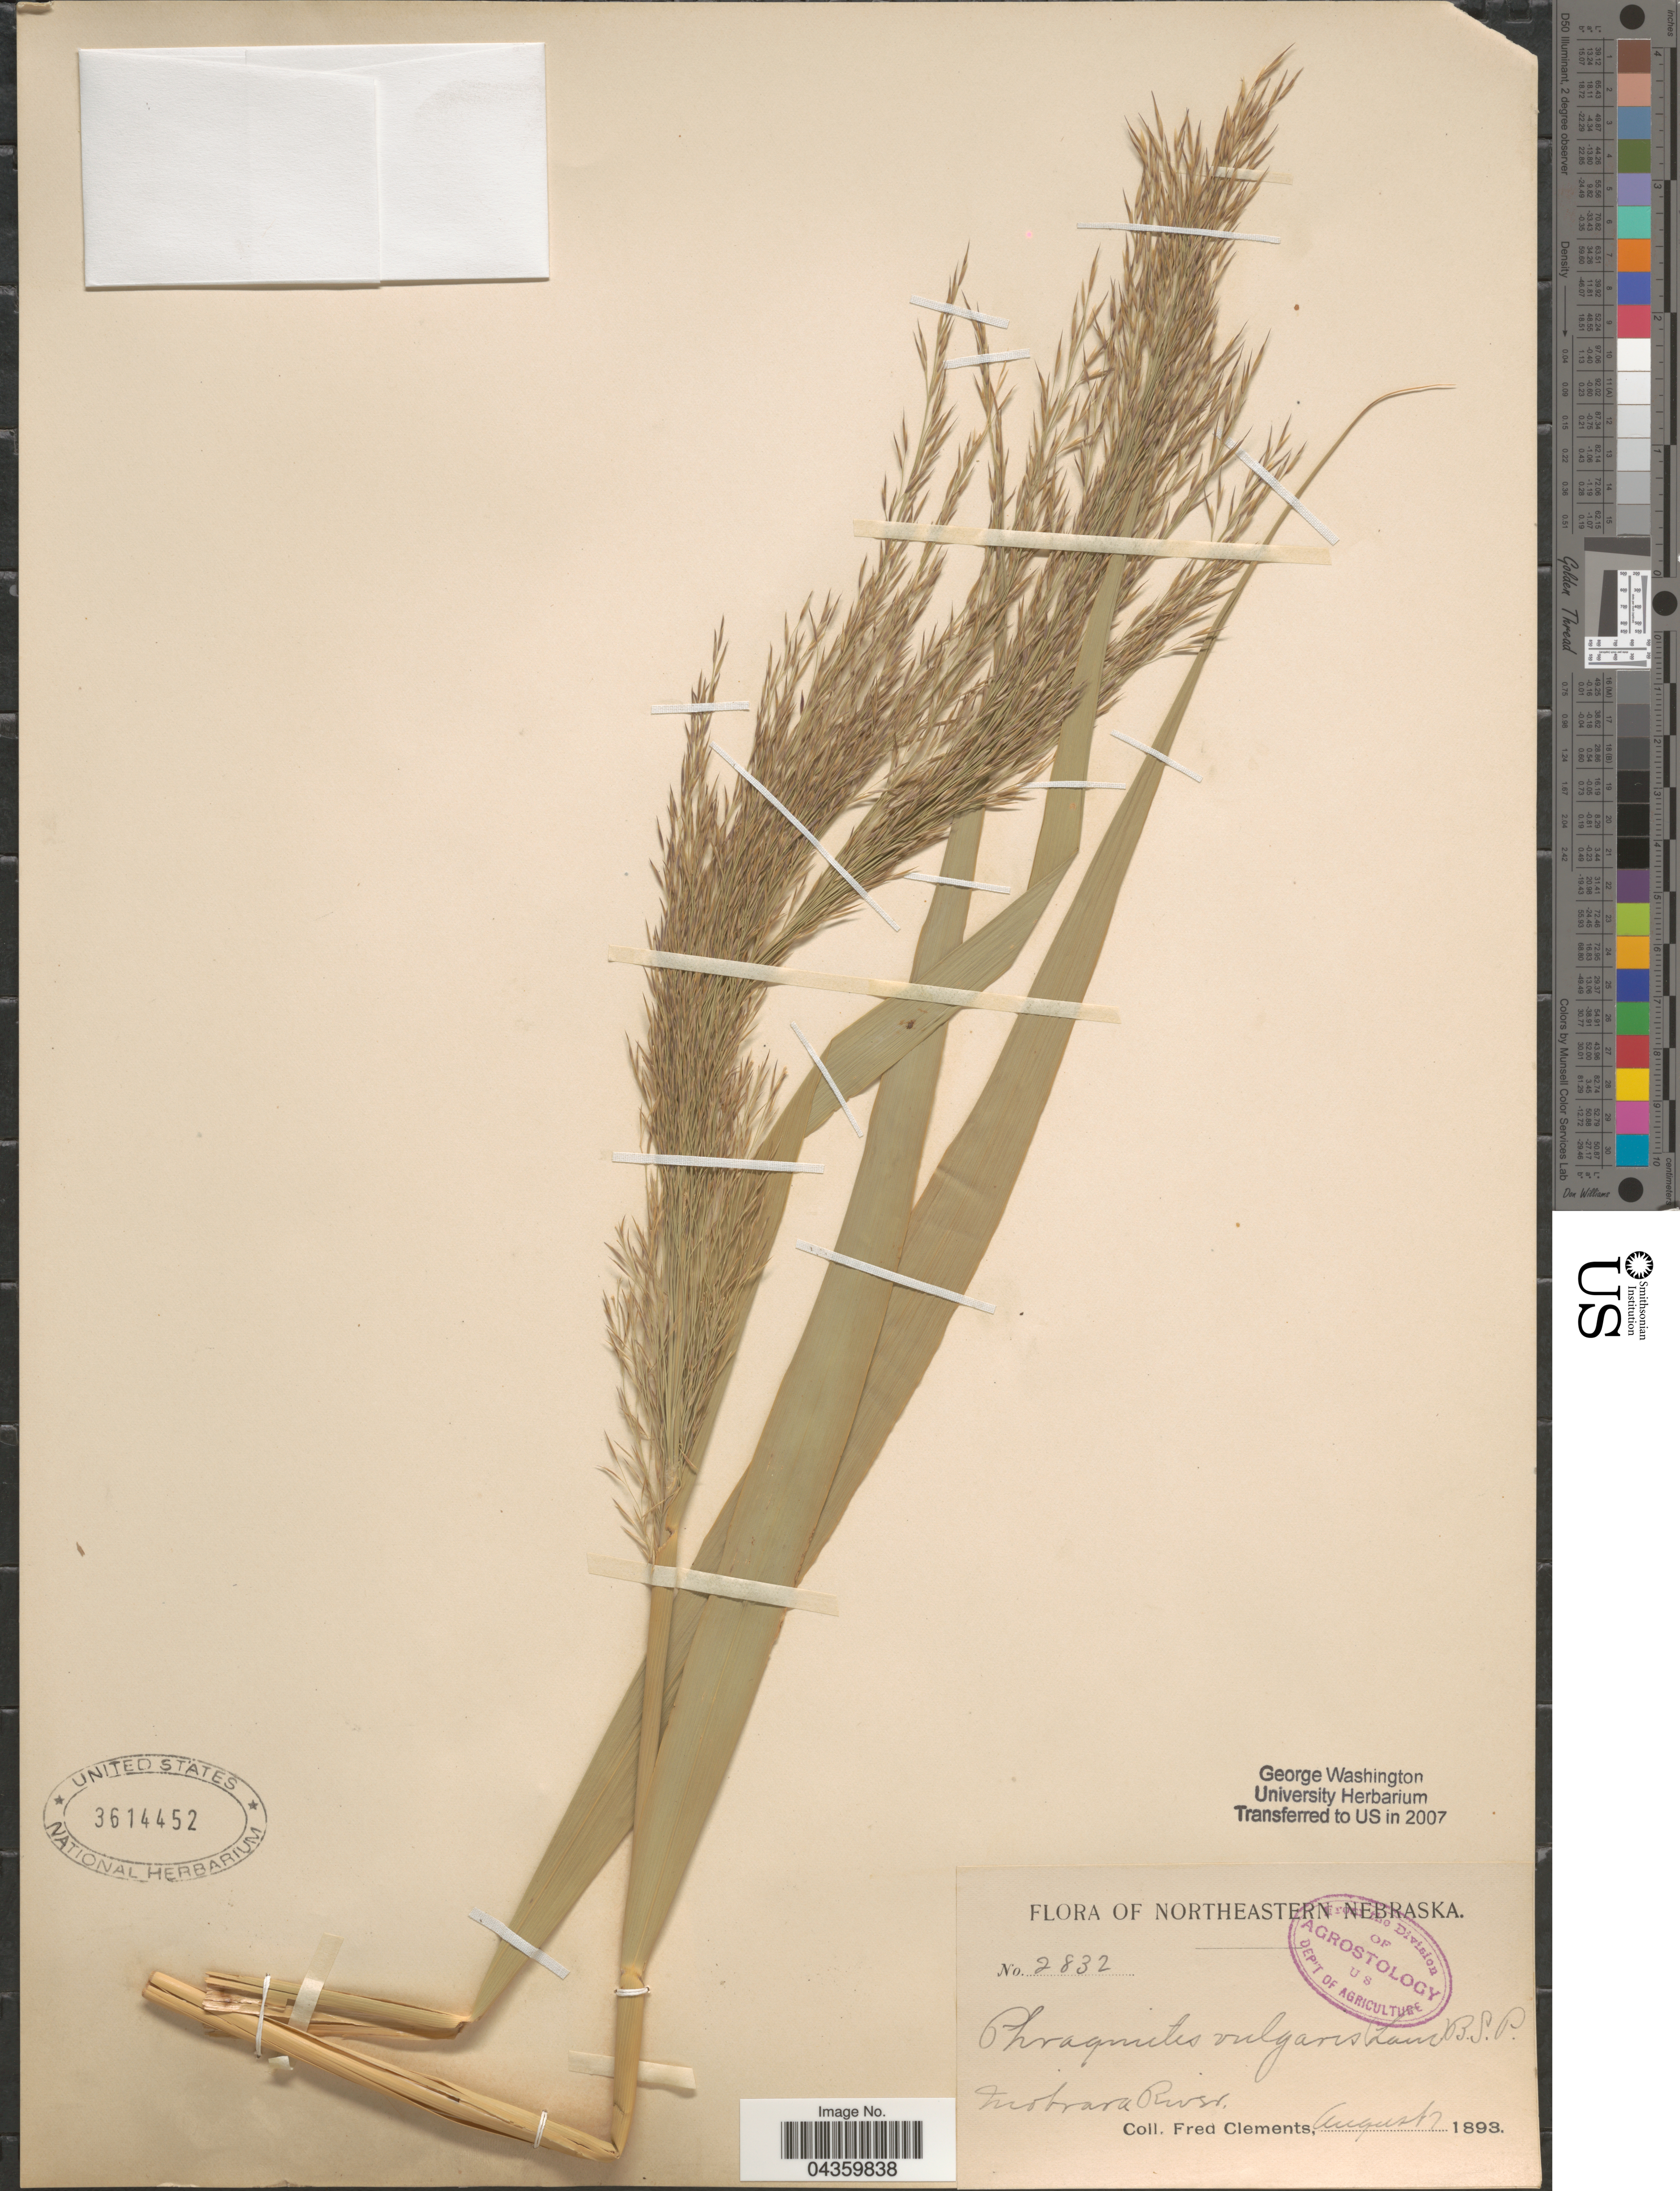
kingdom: Plantae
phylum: Tracheophyta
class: Liliopsida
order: Poales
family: Poaceae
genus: Phragmites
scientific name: Phragmites australis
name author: (Cav.) Trin. ex Steud.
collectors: F. Clements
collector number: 2832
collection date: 1893-08-07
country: United States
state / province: Nebraska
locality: Northeastern Nebraska. Niobrara River.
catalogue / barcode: US 3614452